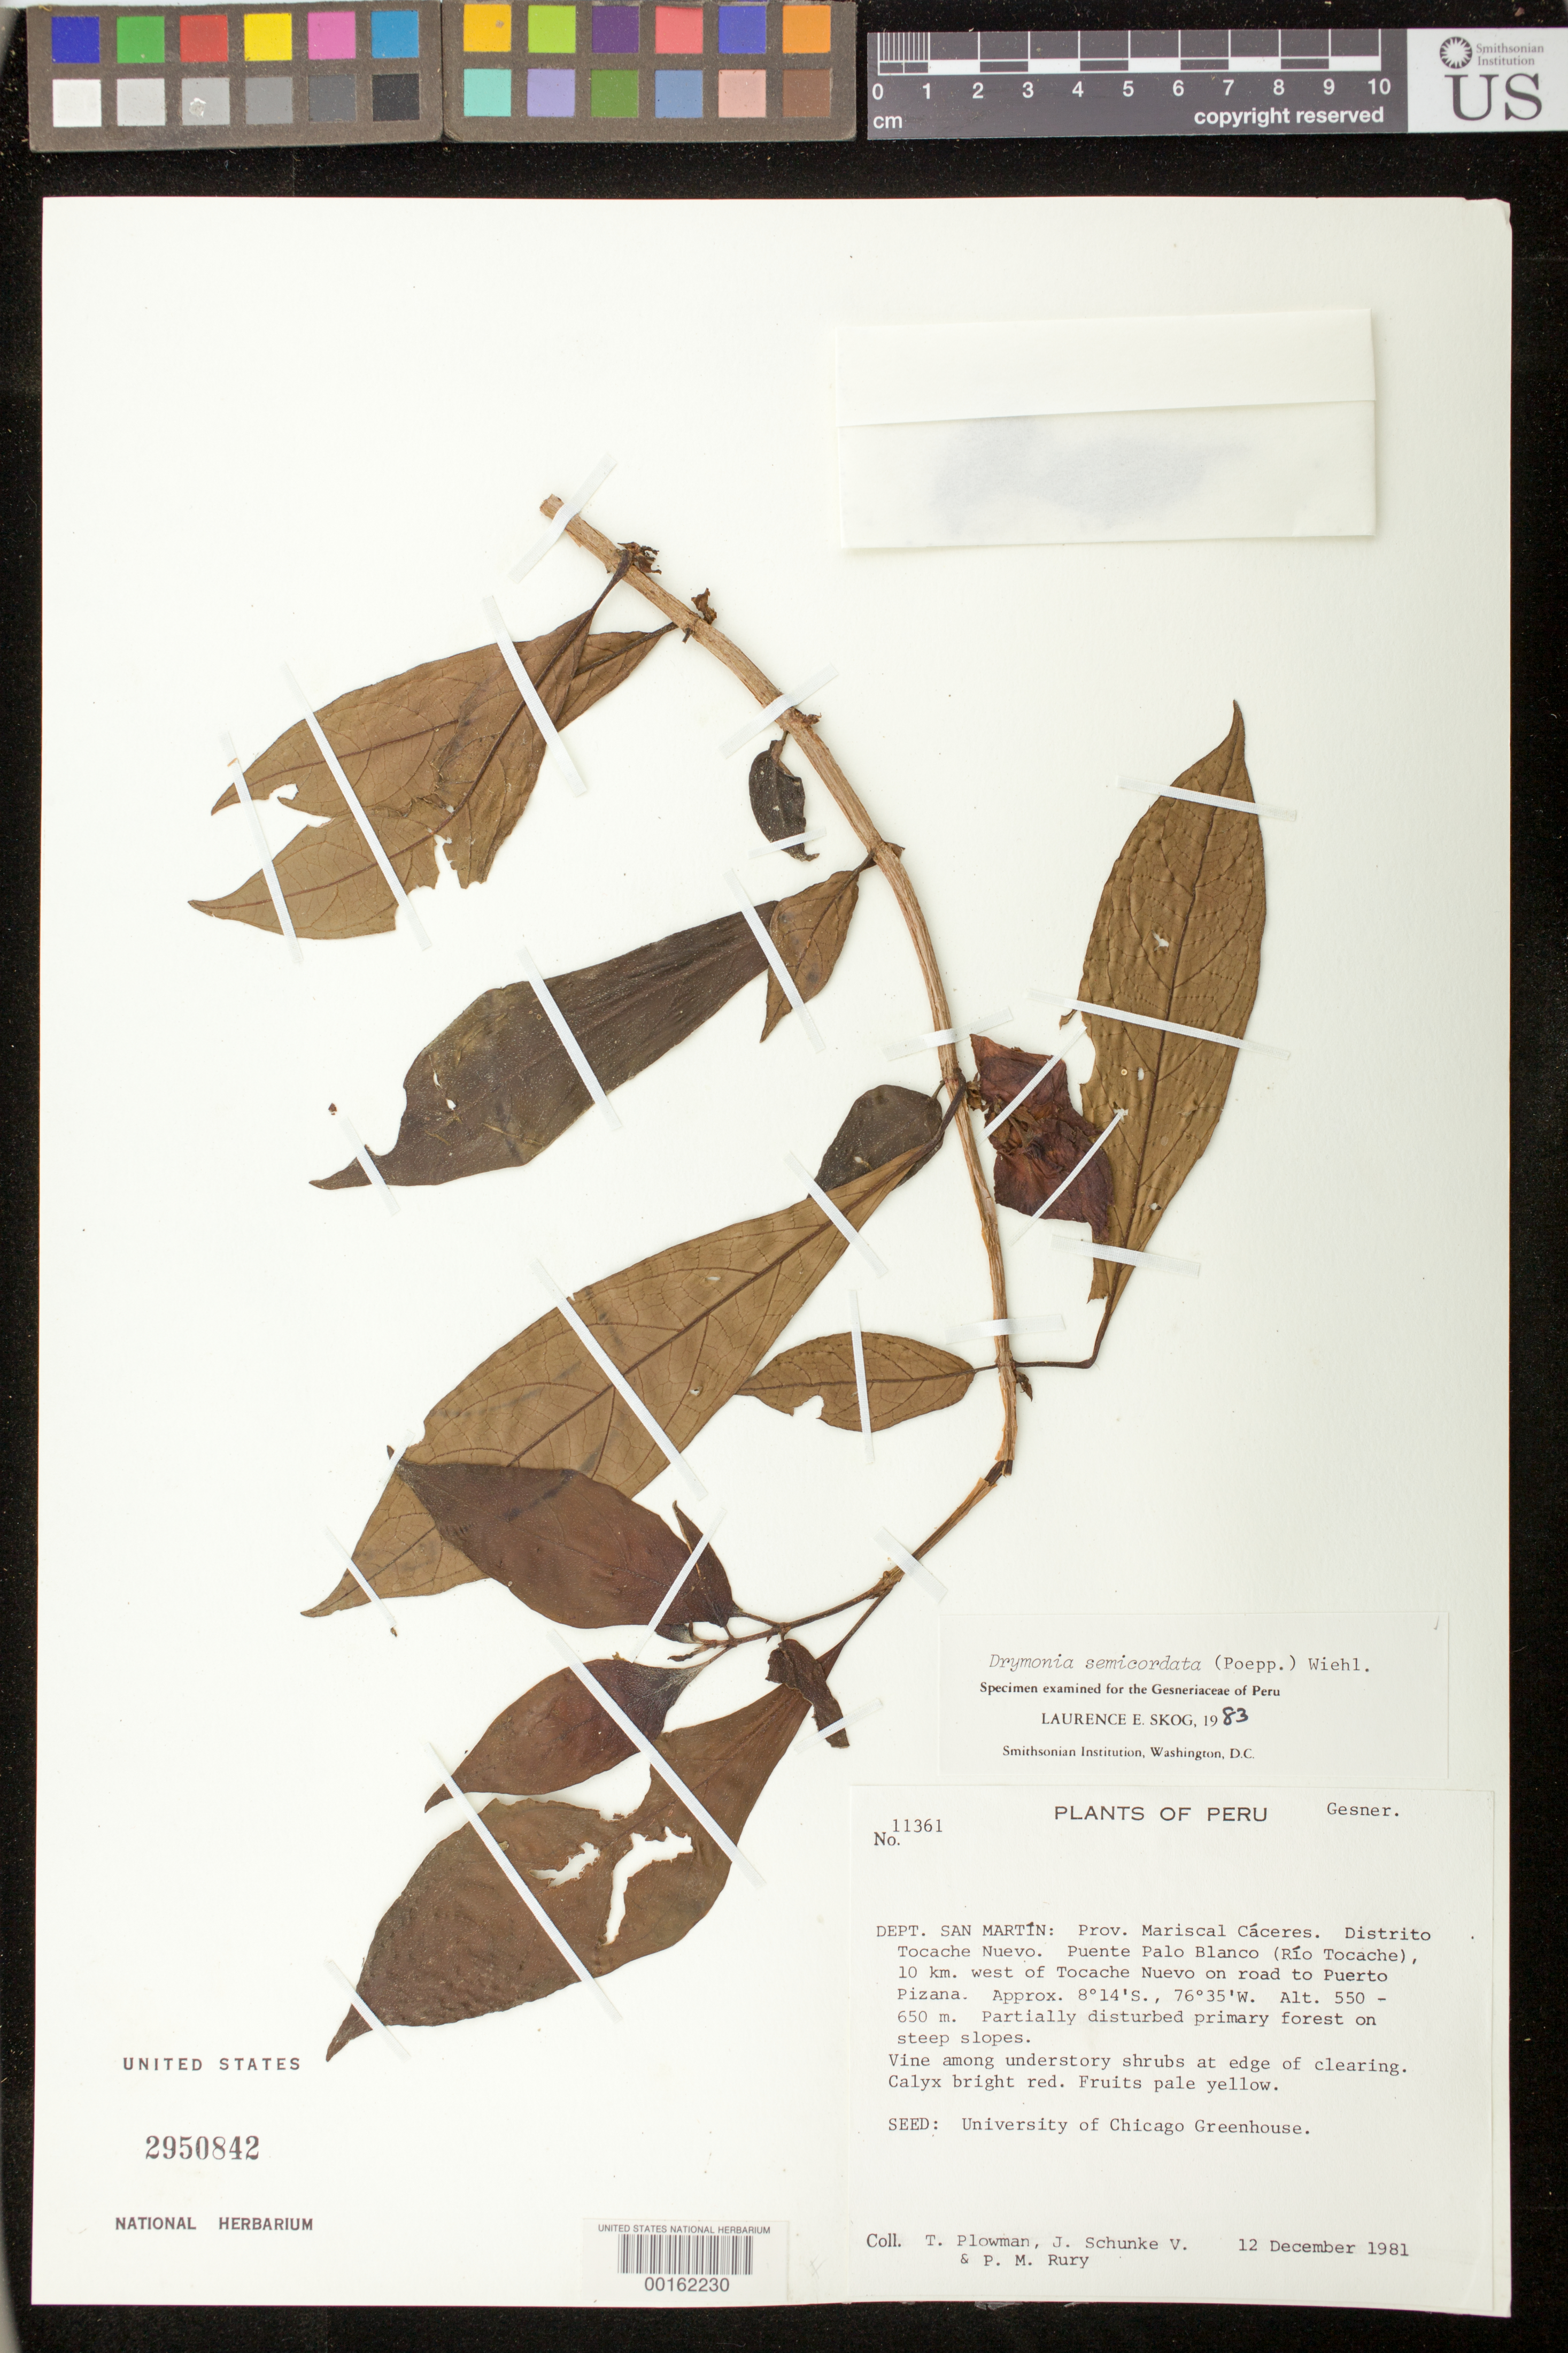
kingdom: Plantae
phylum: Tracheophyta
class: Magnoliopsida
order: Lamiales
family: Gesneriaceae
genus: Drymonia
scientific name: Drymonia semicordata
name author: (Poepp.) Wiehler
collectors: T. Plowman, J. Schunke Vigo & P. M. Rury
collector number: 11361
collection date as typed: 12 Dec 1981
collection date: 1981-12-12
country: Peru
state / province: San Martín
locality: Prov. Mariscal Cáceres; Dtto. Tocache Nuevo; Puente Palo Blanco (Río Tocache), 10 km W of Tocache Nuevo on road to Puerto Pizana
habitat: Partially disturbed primary forest on steep slopes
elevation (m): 550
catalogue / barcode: US 2950842